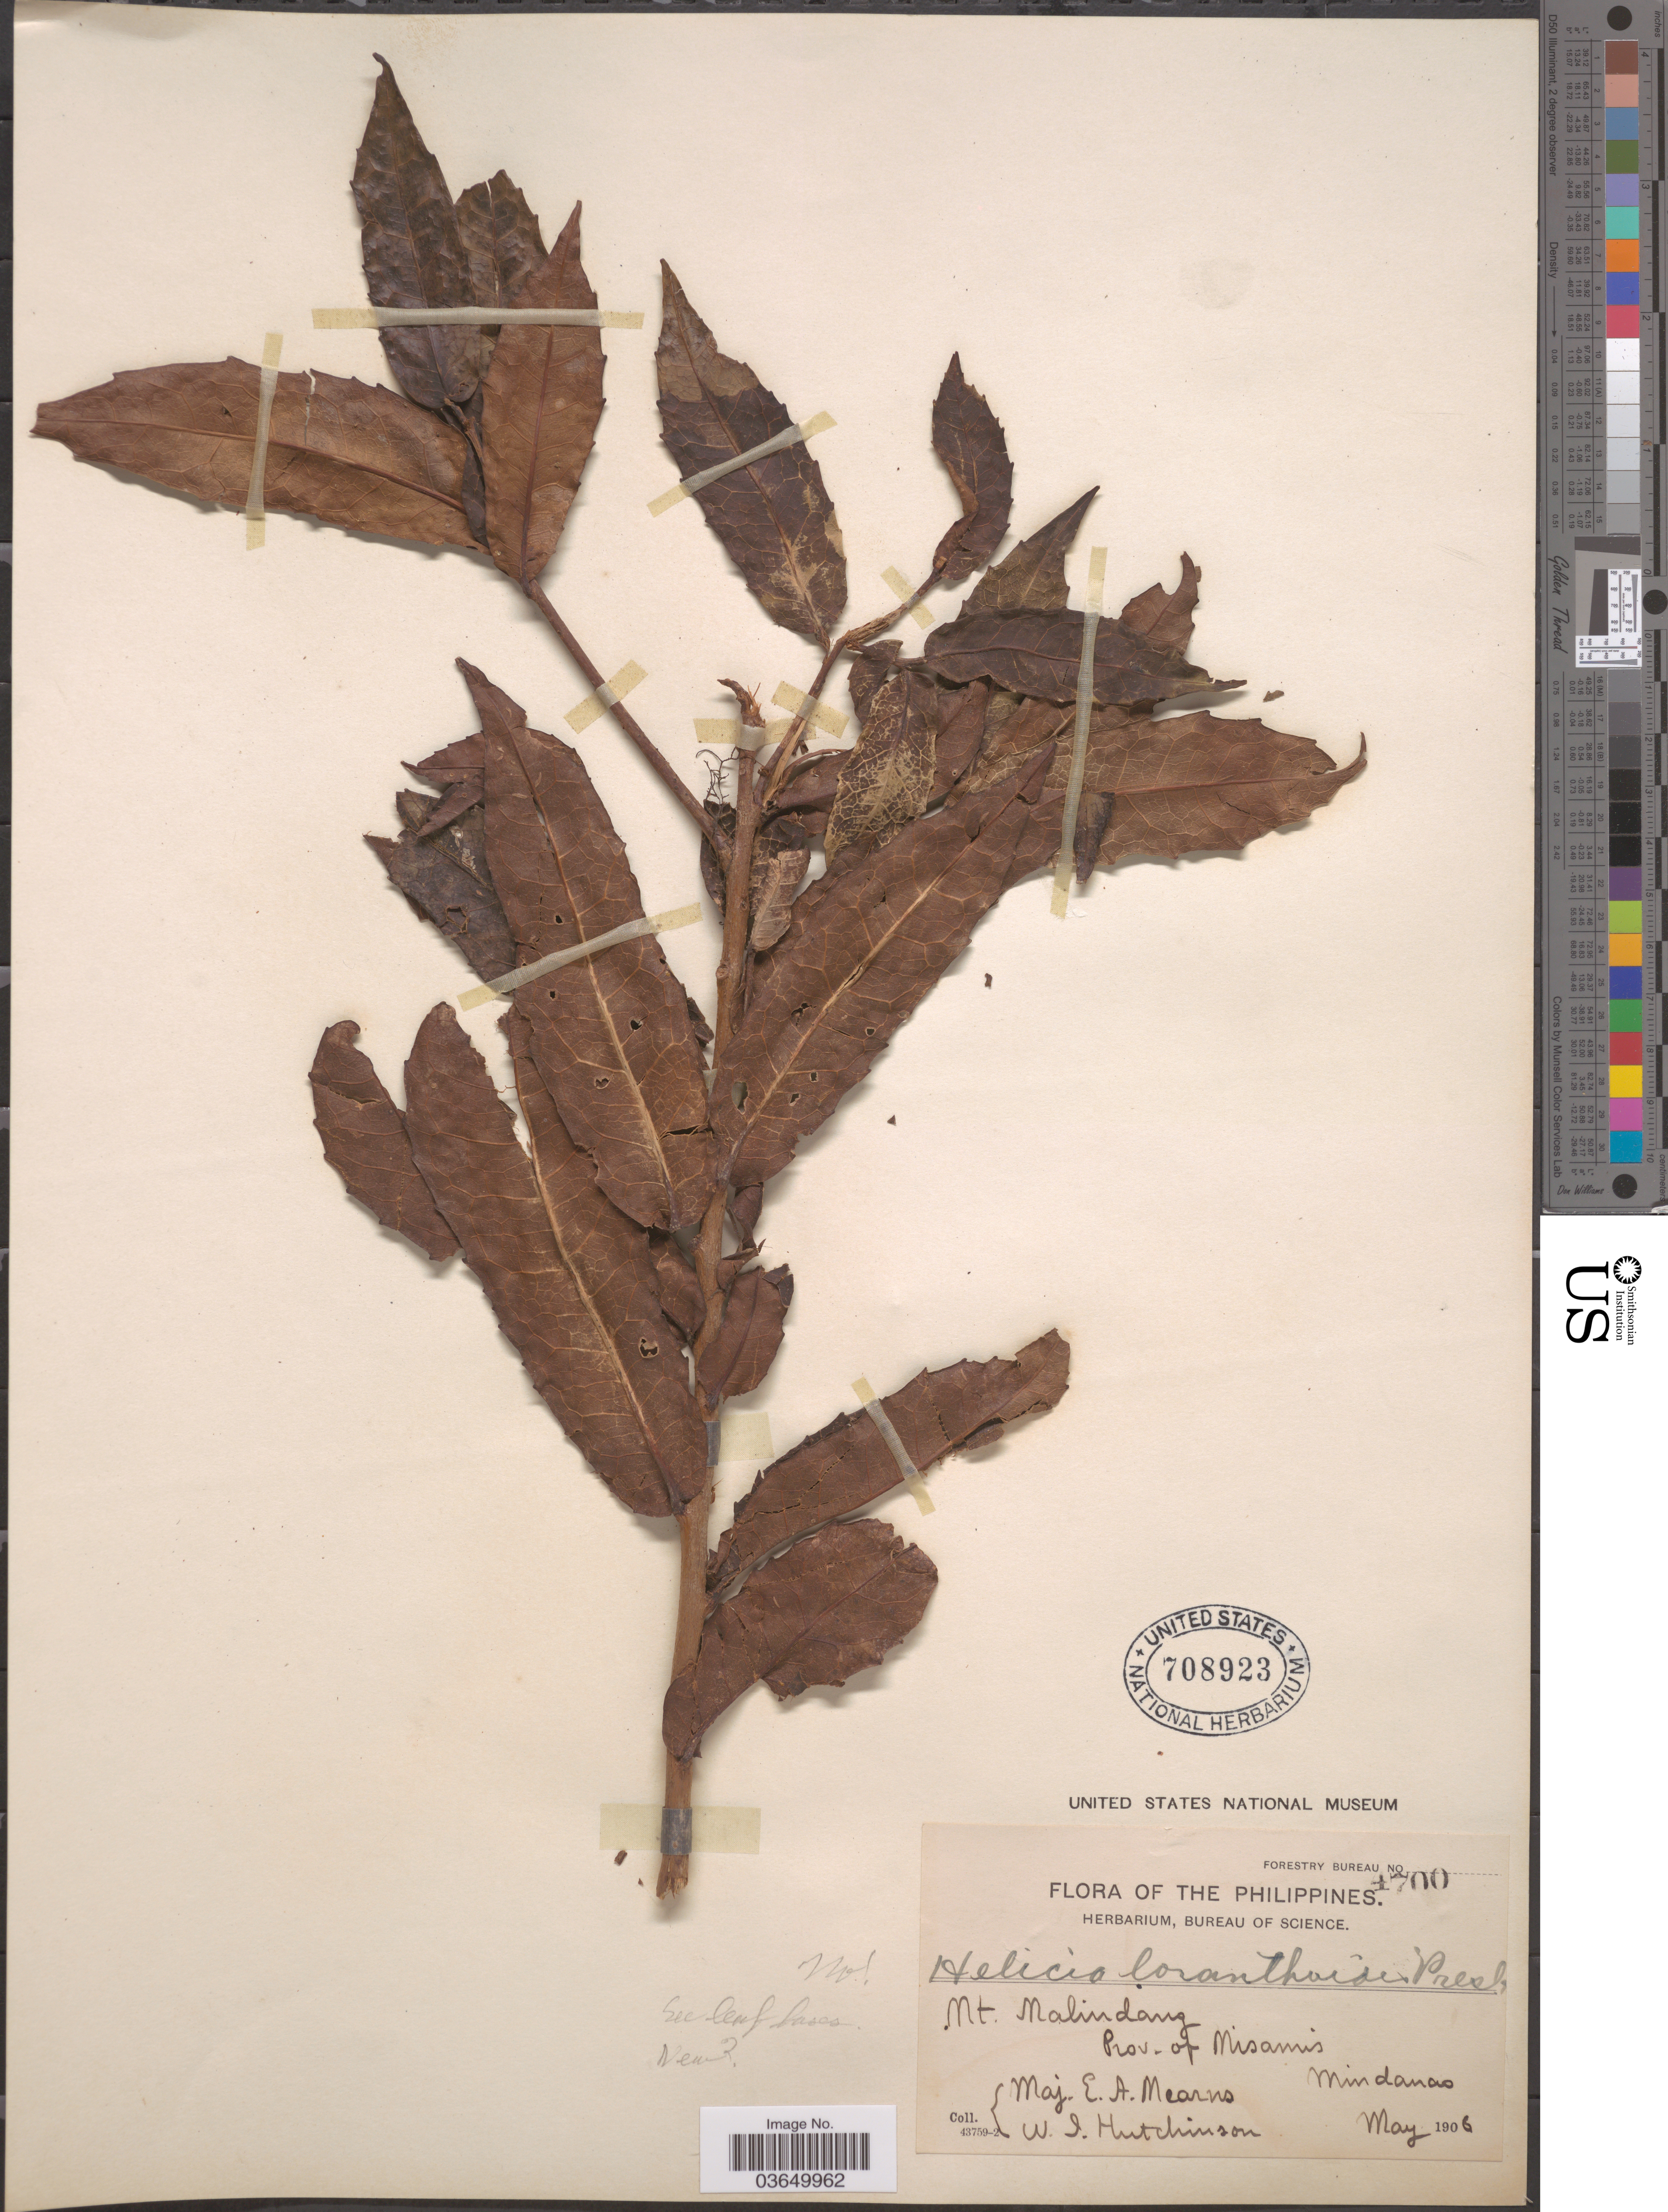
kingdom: Plantae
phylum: Tracheophyta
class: Magnoliopsida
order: Proteales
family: Proteaceae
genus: Helicia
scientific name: Helicia sp.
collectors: E. A. Mearns & W. I. Hutchinson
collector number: Forestry Bureau 4700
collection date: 1906-05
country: Philippines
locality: Mt. Malindang. Prov. of Misamis. Mindanao.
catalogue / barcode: US 708923